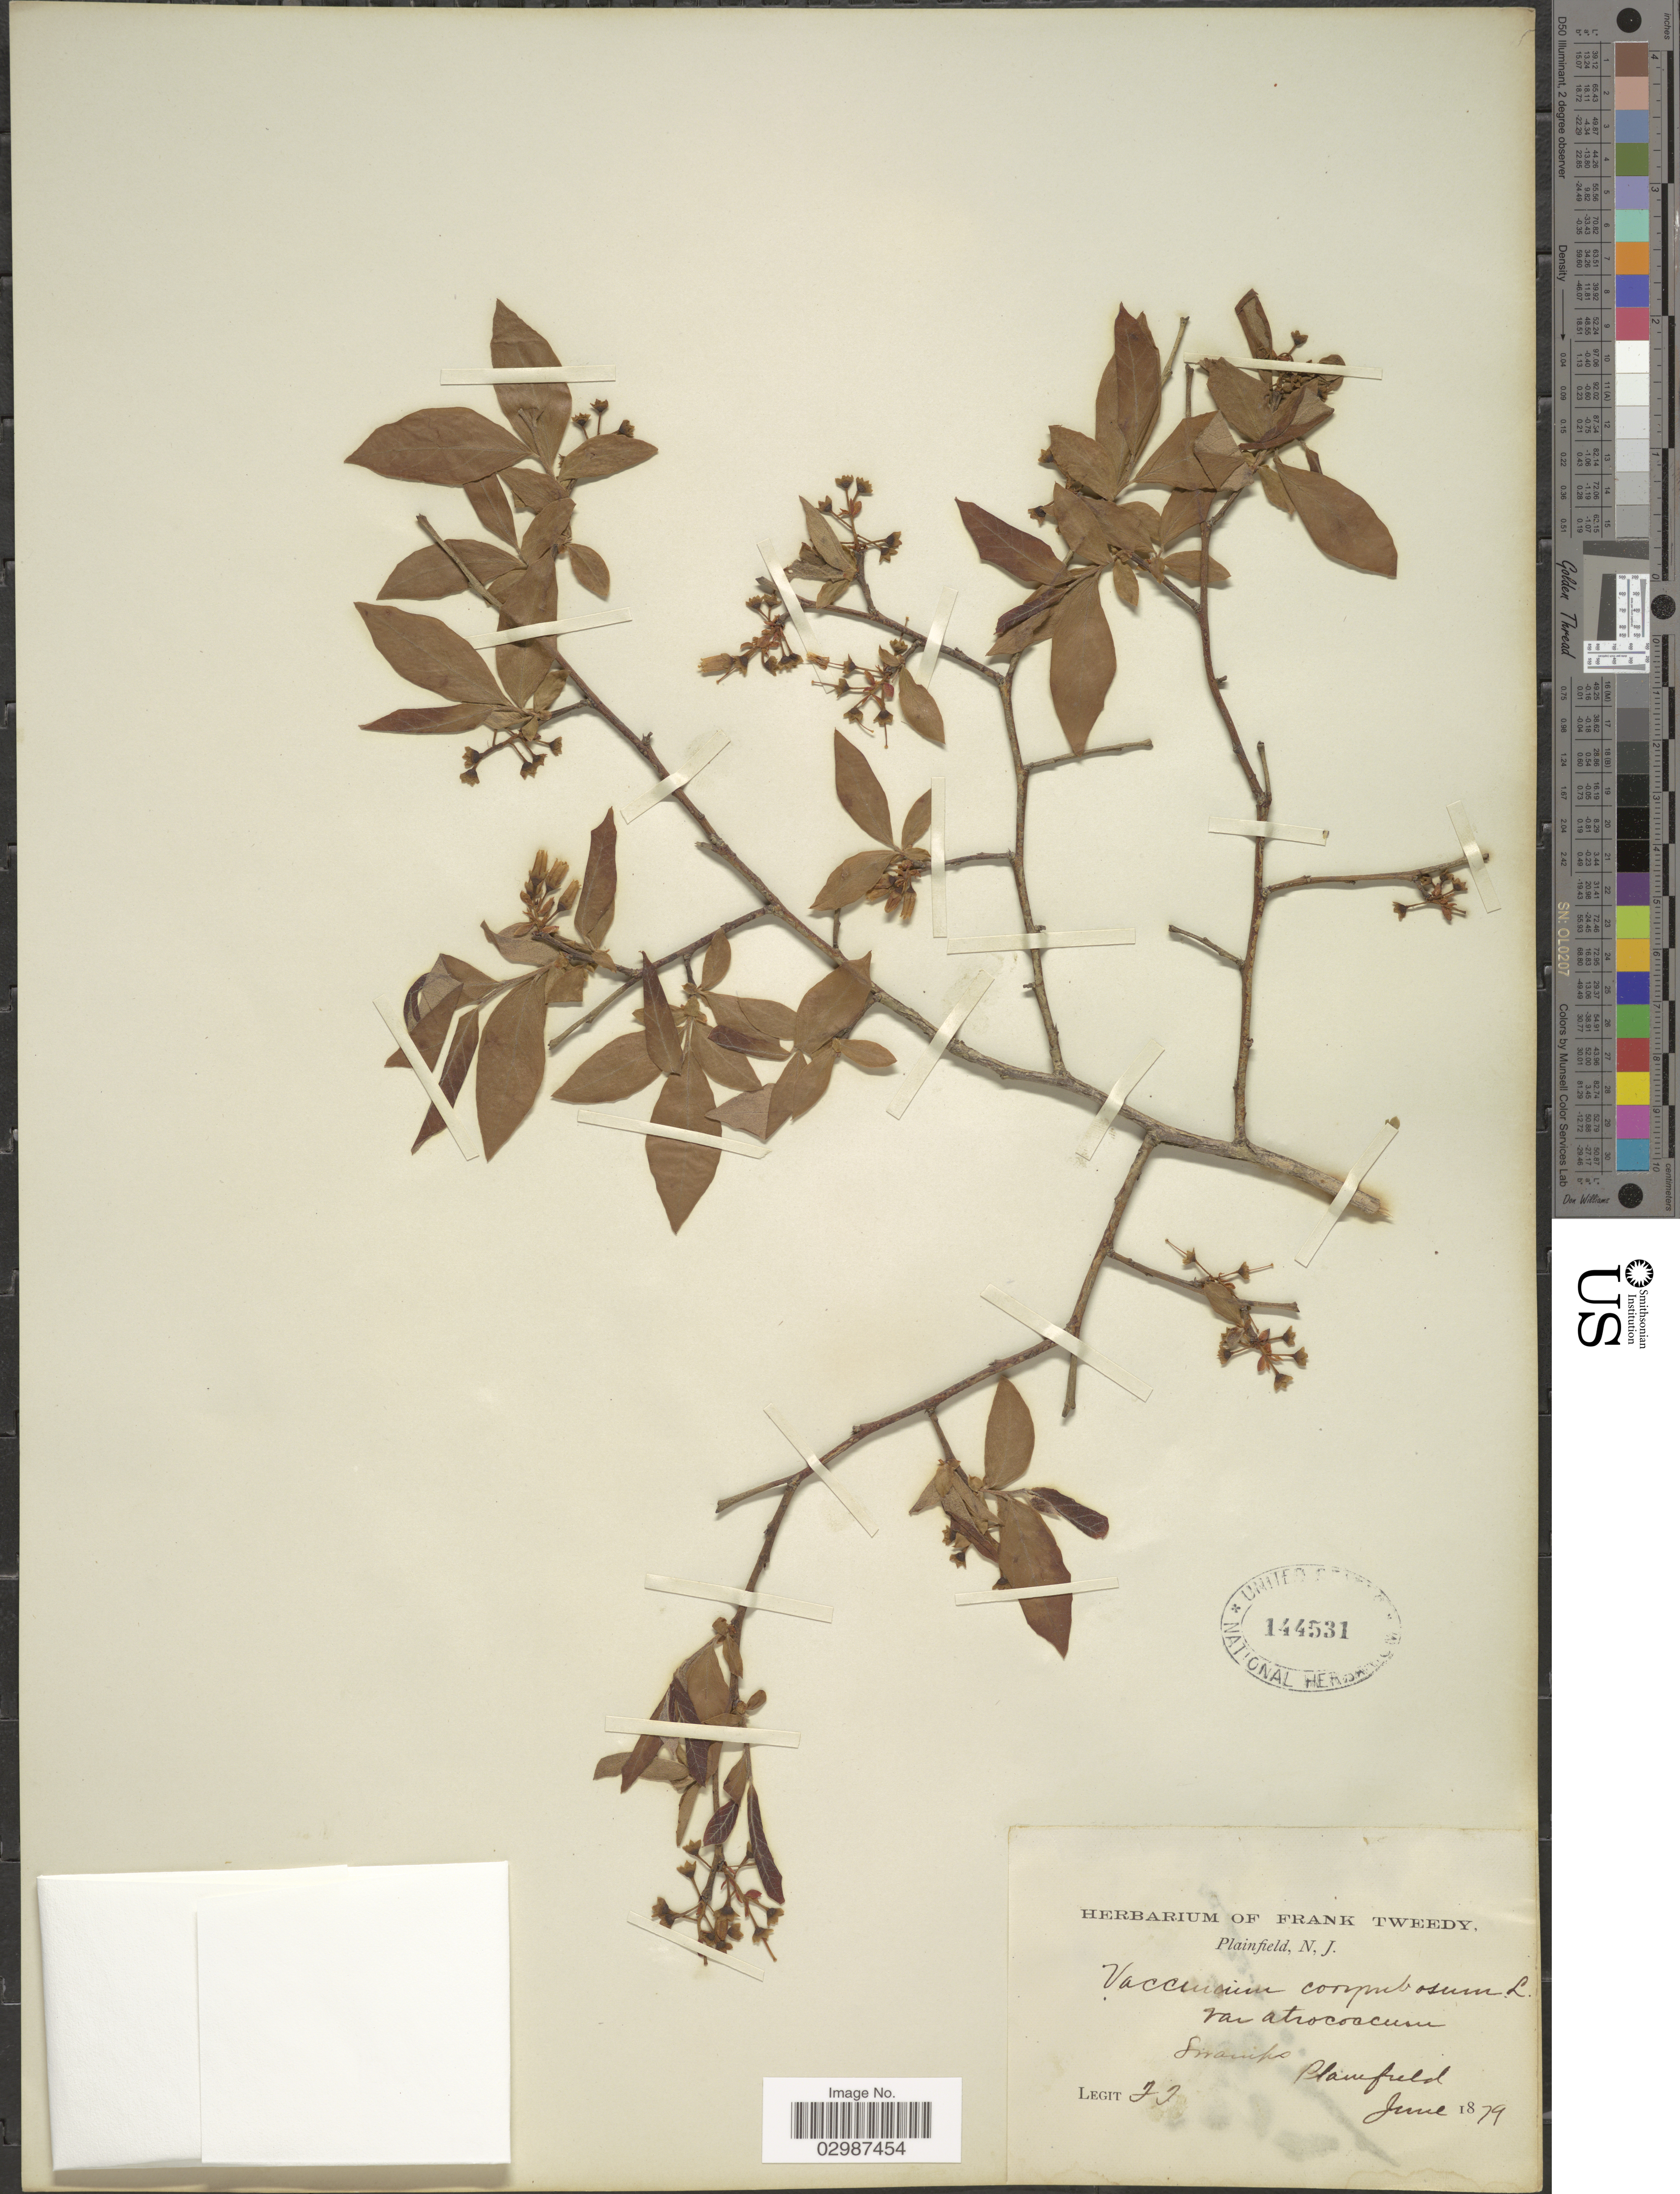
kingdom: Plantae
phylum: Tracheophyta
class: Magnoliopsida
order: Ericales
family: Ericaceae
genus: Vaccinium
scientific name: Vaccinium atrococcum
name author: (A. Gray) A. Heller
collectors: F. Tweedy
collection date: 1879-06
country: United States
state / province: New Jersey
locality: Plainfield.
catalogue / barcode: US 144531